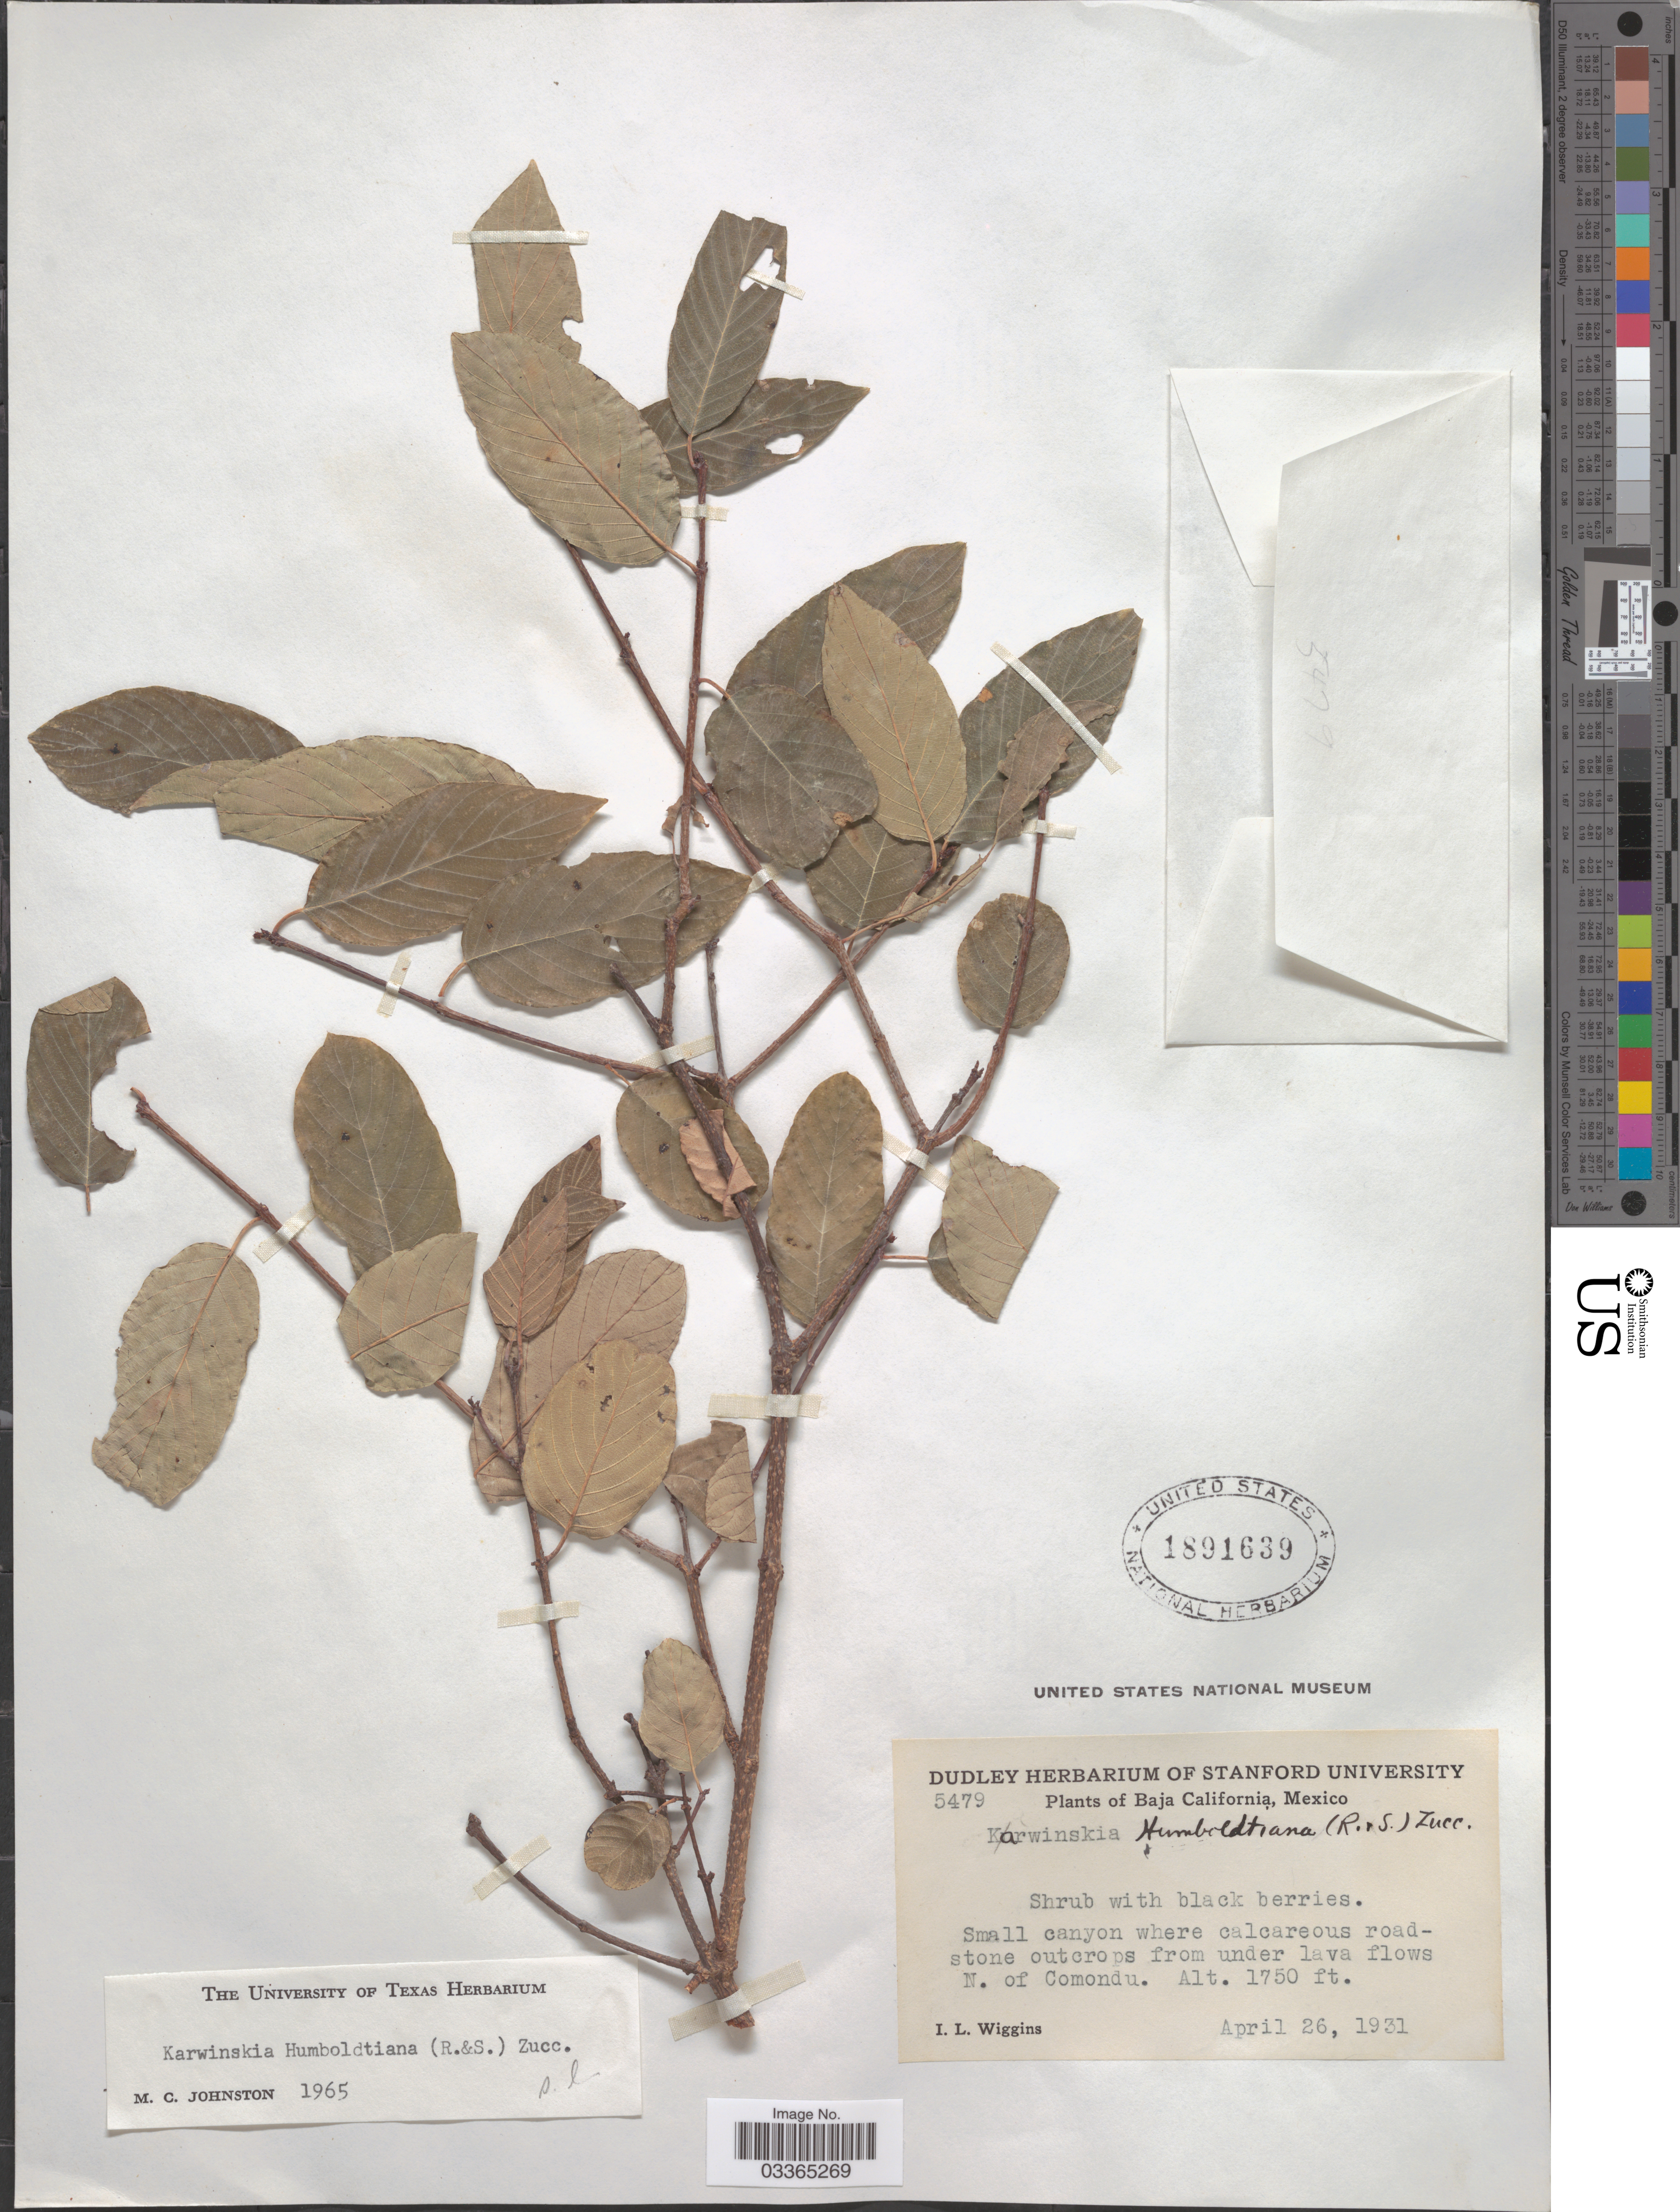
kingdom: Plantae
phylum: Tracheophyta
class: Magnoliopsida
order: Rosales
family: Rhamnaceae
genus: Karwinskia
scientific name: Karwinskia humboldtiana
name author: (Schult.) Zucc.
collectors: I. L. Wiggins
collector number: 5479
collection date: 1931-04-26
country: Mexico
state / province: Baja California Sur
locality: N. of Comondu.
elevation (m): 533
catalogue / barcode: US 1891639